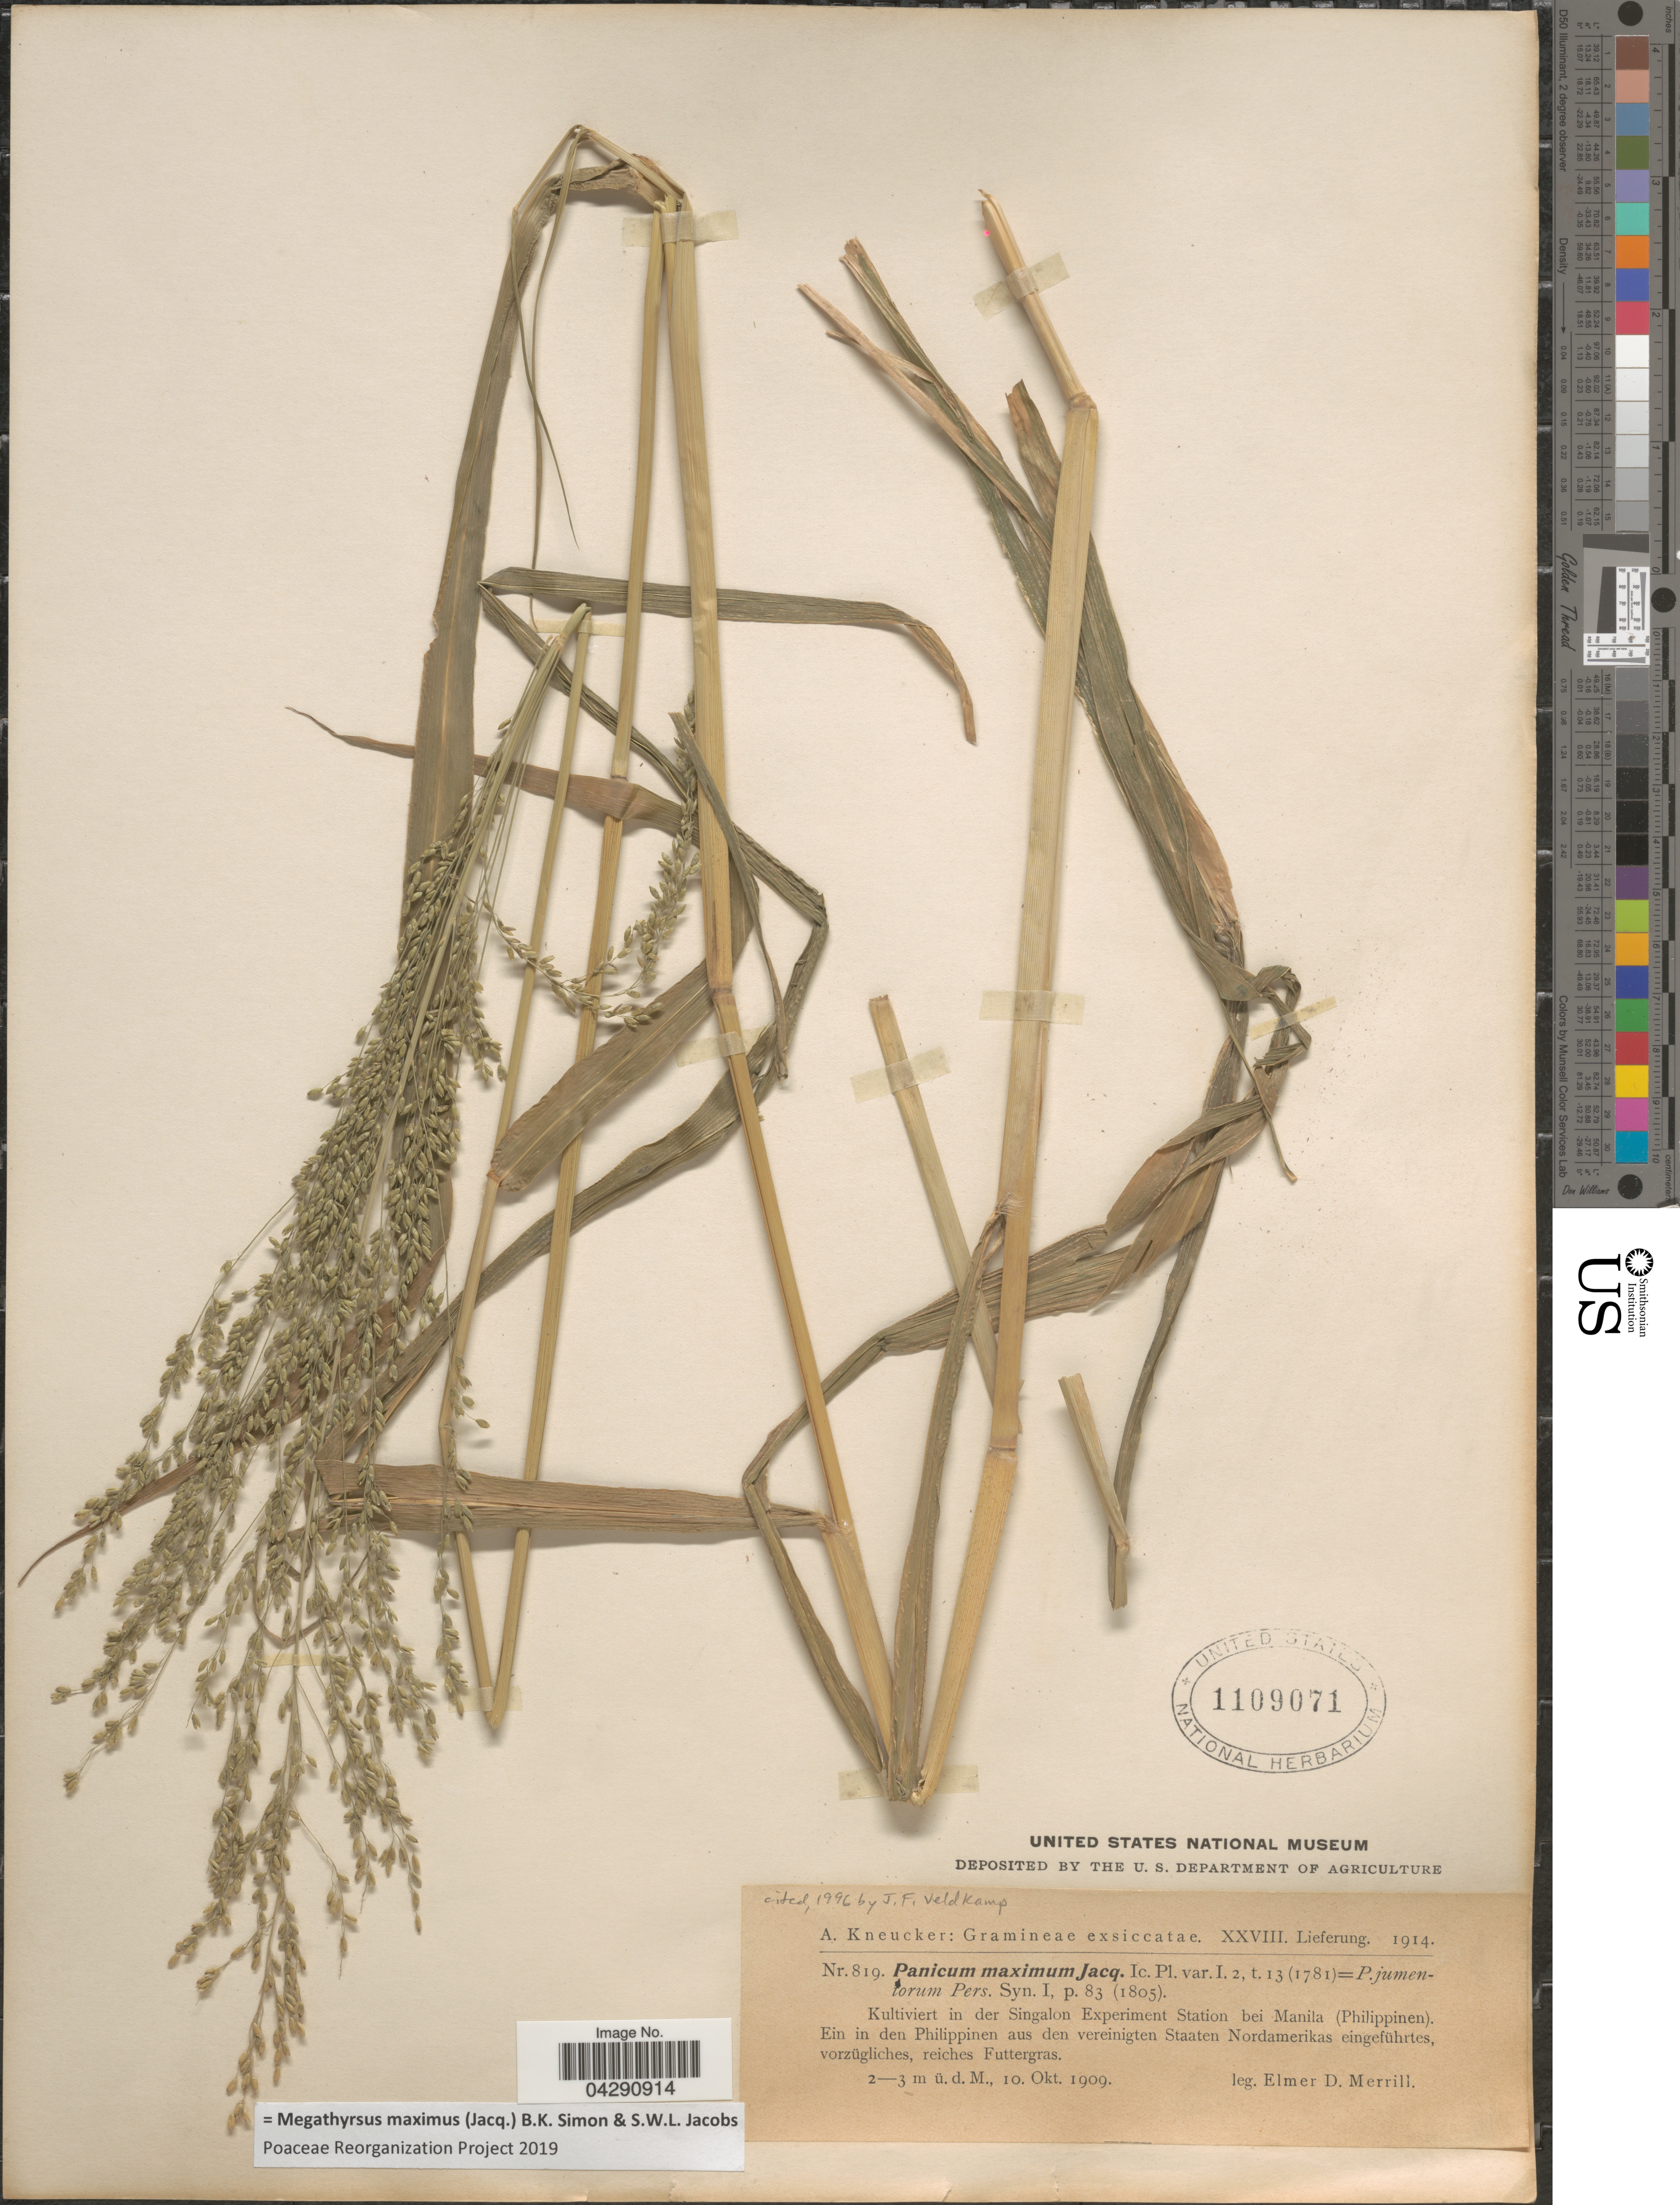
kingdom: Plantae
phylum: Tracheophyta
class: Liliopsida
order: Poales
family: Poaceae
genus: Megathyrsus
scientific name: Megathyrsus maximus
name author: (Jacq.) B.K. Simon & S.W.L. Jacobs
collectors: E. D. Merrill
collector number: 819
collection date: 1909-10-10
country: Philippines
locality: Kultiviert in der Singalon Experiment Station bei Manila.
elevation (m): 2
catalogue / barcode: US 1109071